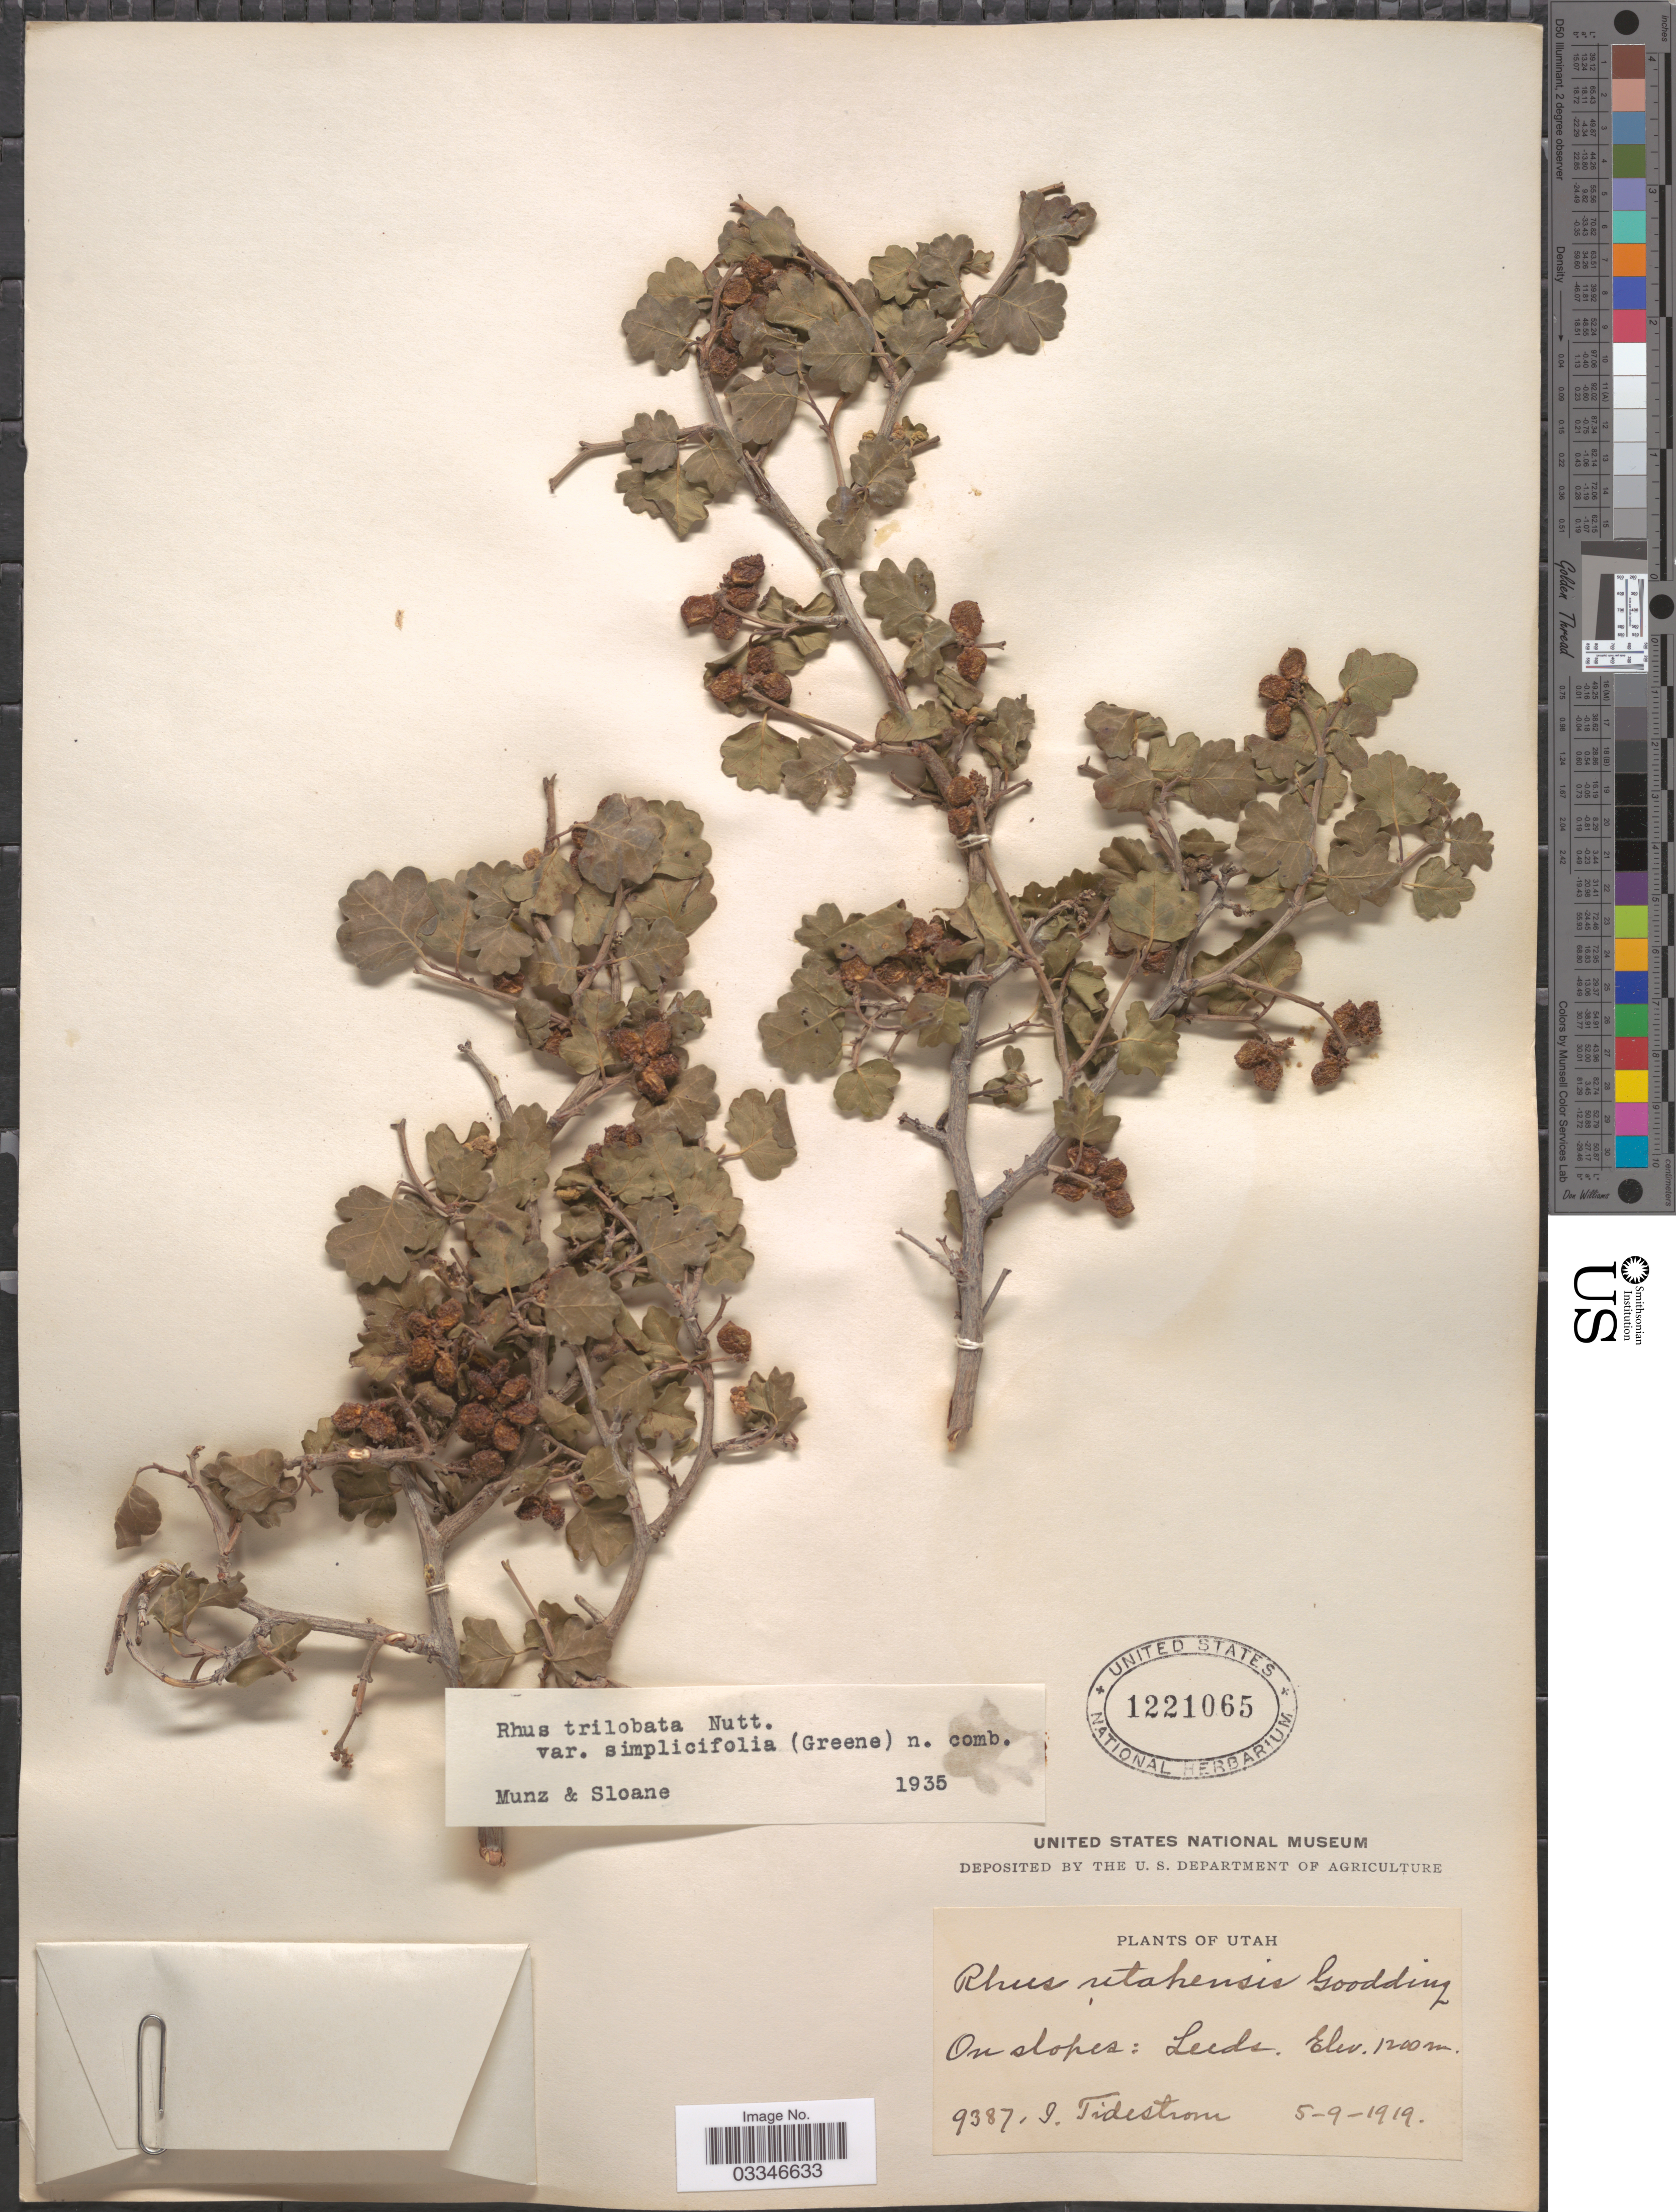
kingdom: Plantae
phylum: Tracheophyta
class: Magnoliopsida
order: Sapindales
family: Anacardiaceae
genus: Rhus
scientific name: Rhus trilobata var. simplicifolia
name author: (Greene) F.A. Barkley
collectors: I. F. Tidestrom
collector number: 9387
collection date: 1919-05-09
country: United States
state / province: Utah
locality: On slopes: Leeds.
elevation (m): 1200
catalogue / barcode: US 1221065